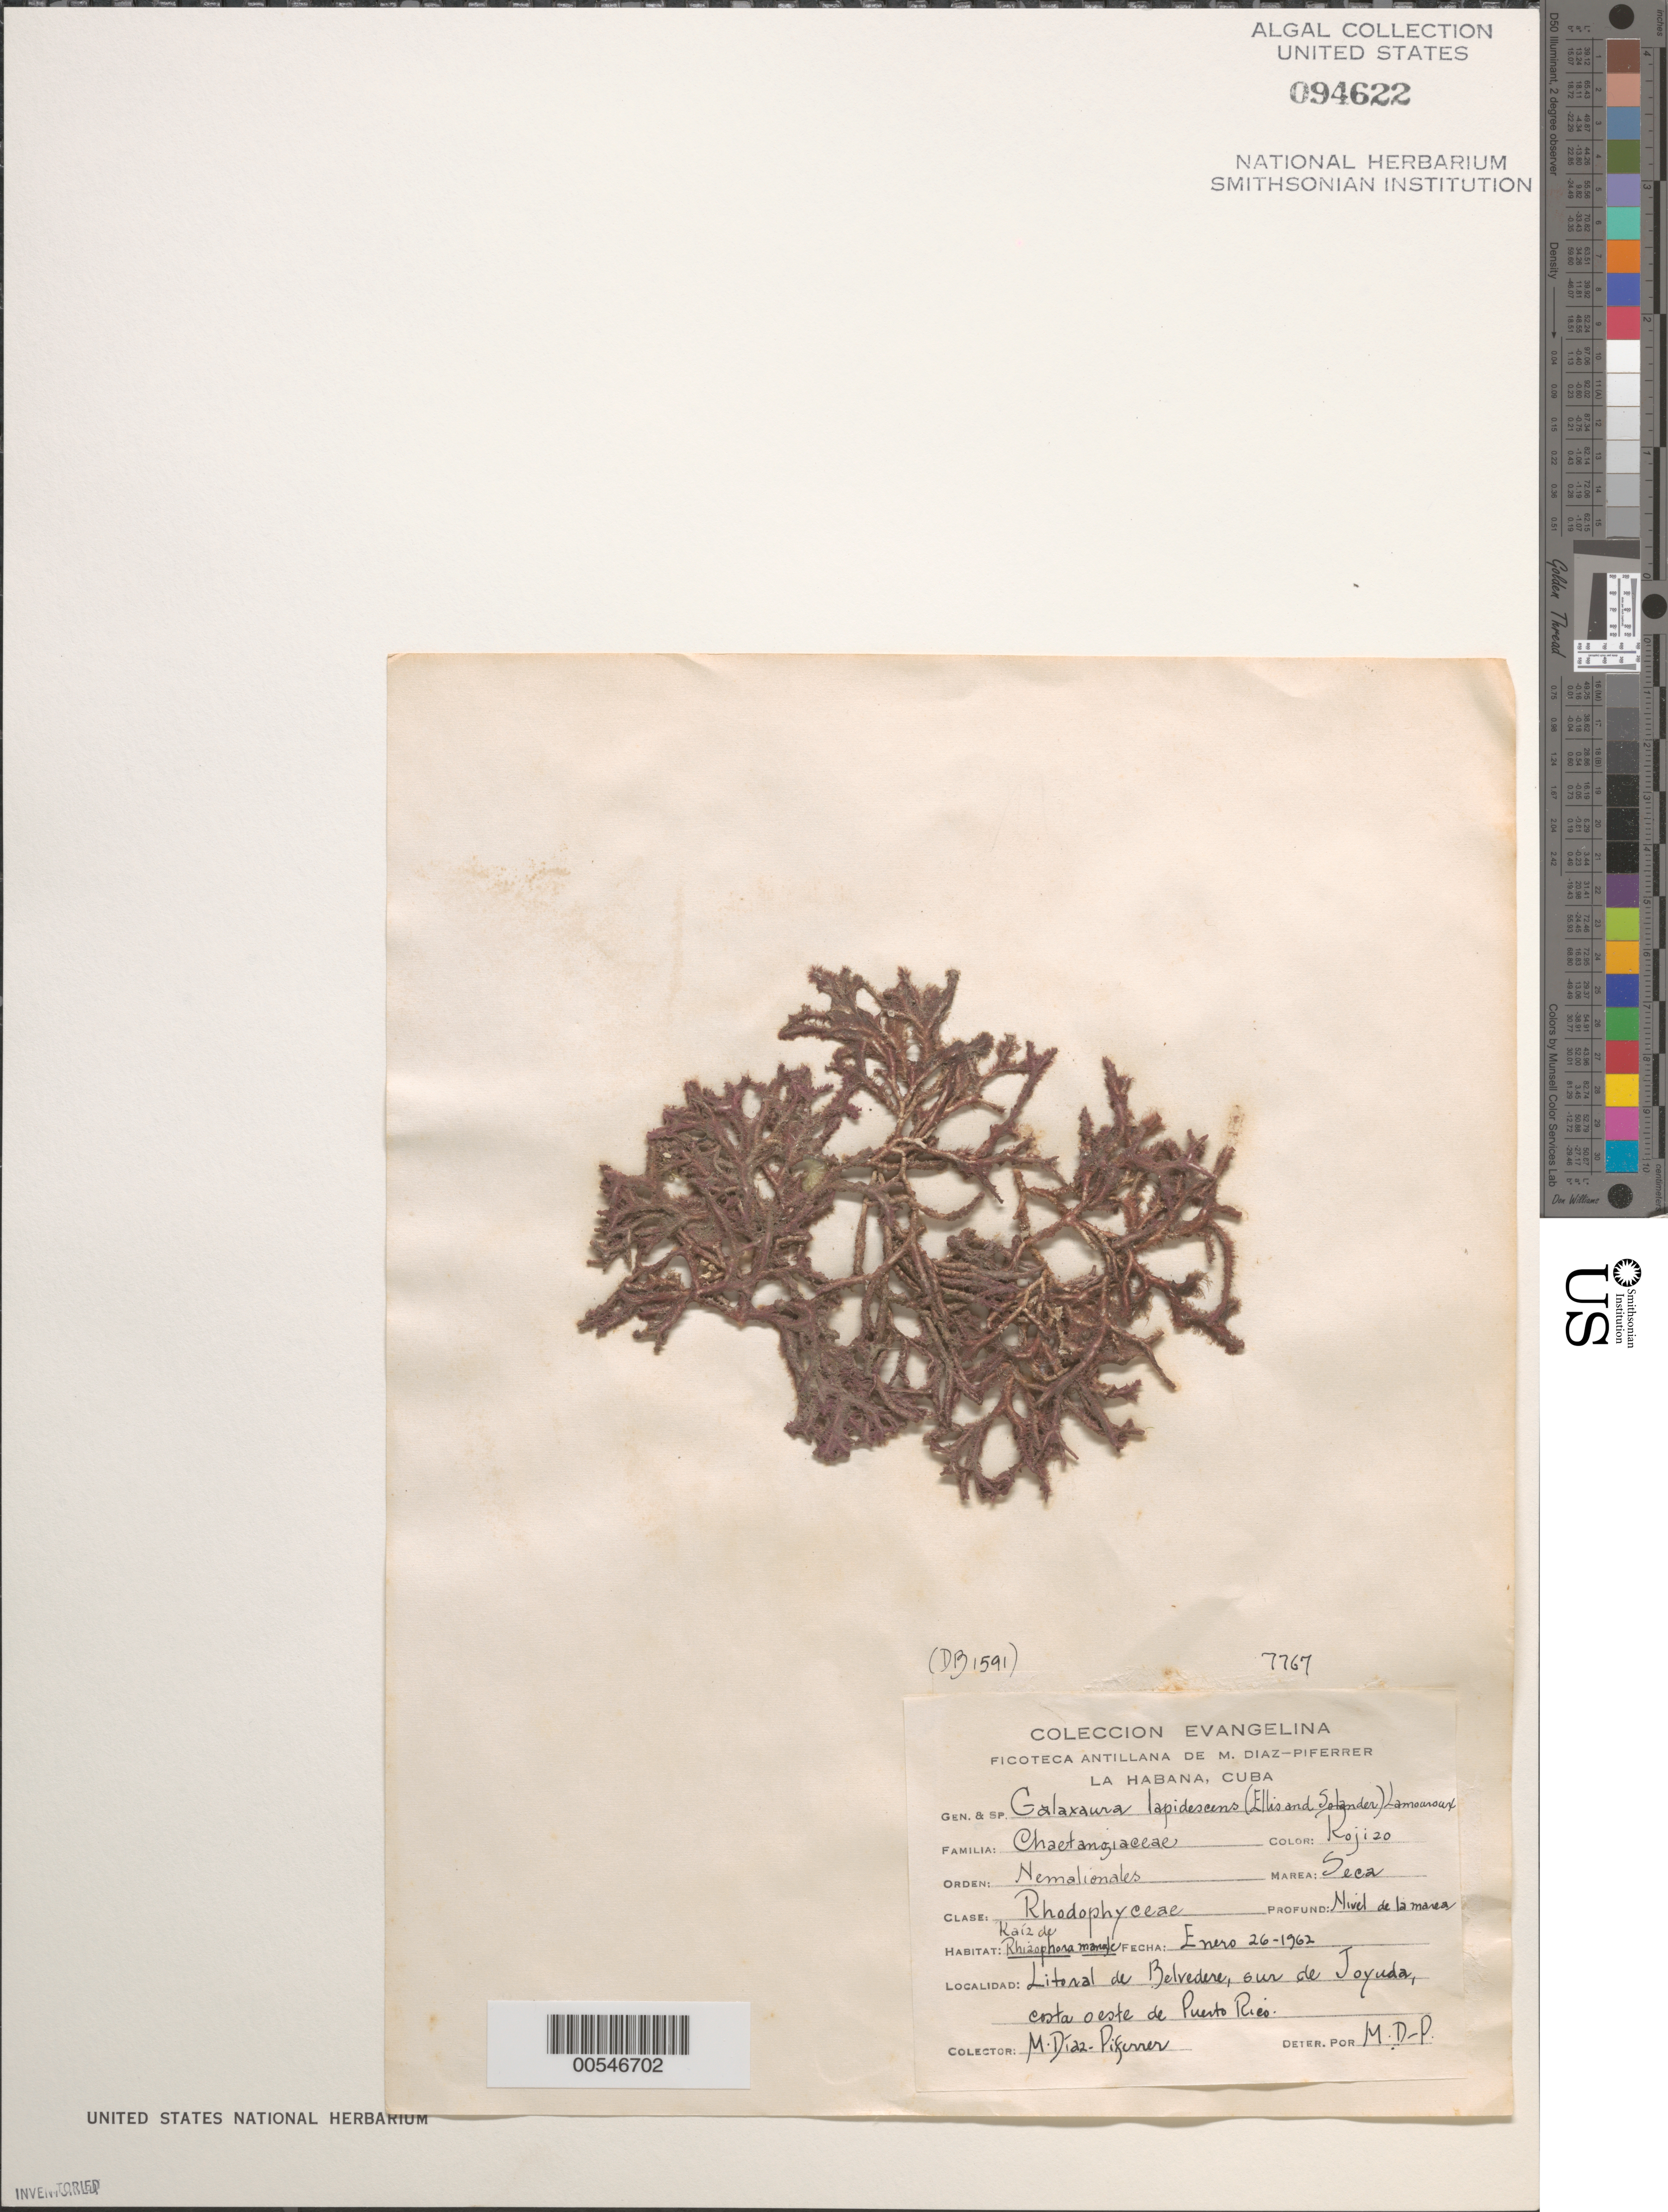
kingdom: Plantae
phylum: Rhodophyta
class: Florideophyceae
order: Nemaliales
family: Galaxauraceae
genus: Galaxaura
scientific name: Galaxaura rugosa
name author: (Ellis & Sol.) J.V.Lamouroux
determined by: Algae name updating Project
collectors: M. Diaz-Piferrer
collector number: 7767 & DB-1591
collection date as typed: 26 Jan 1962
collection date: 1962-01-26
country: Puerto Rico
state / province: Joyuda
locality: Belvedere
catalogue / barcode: US 94622